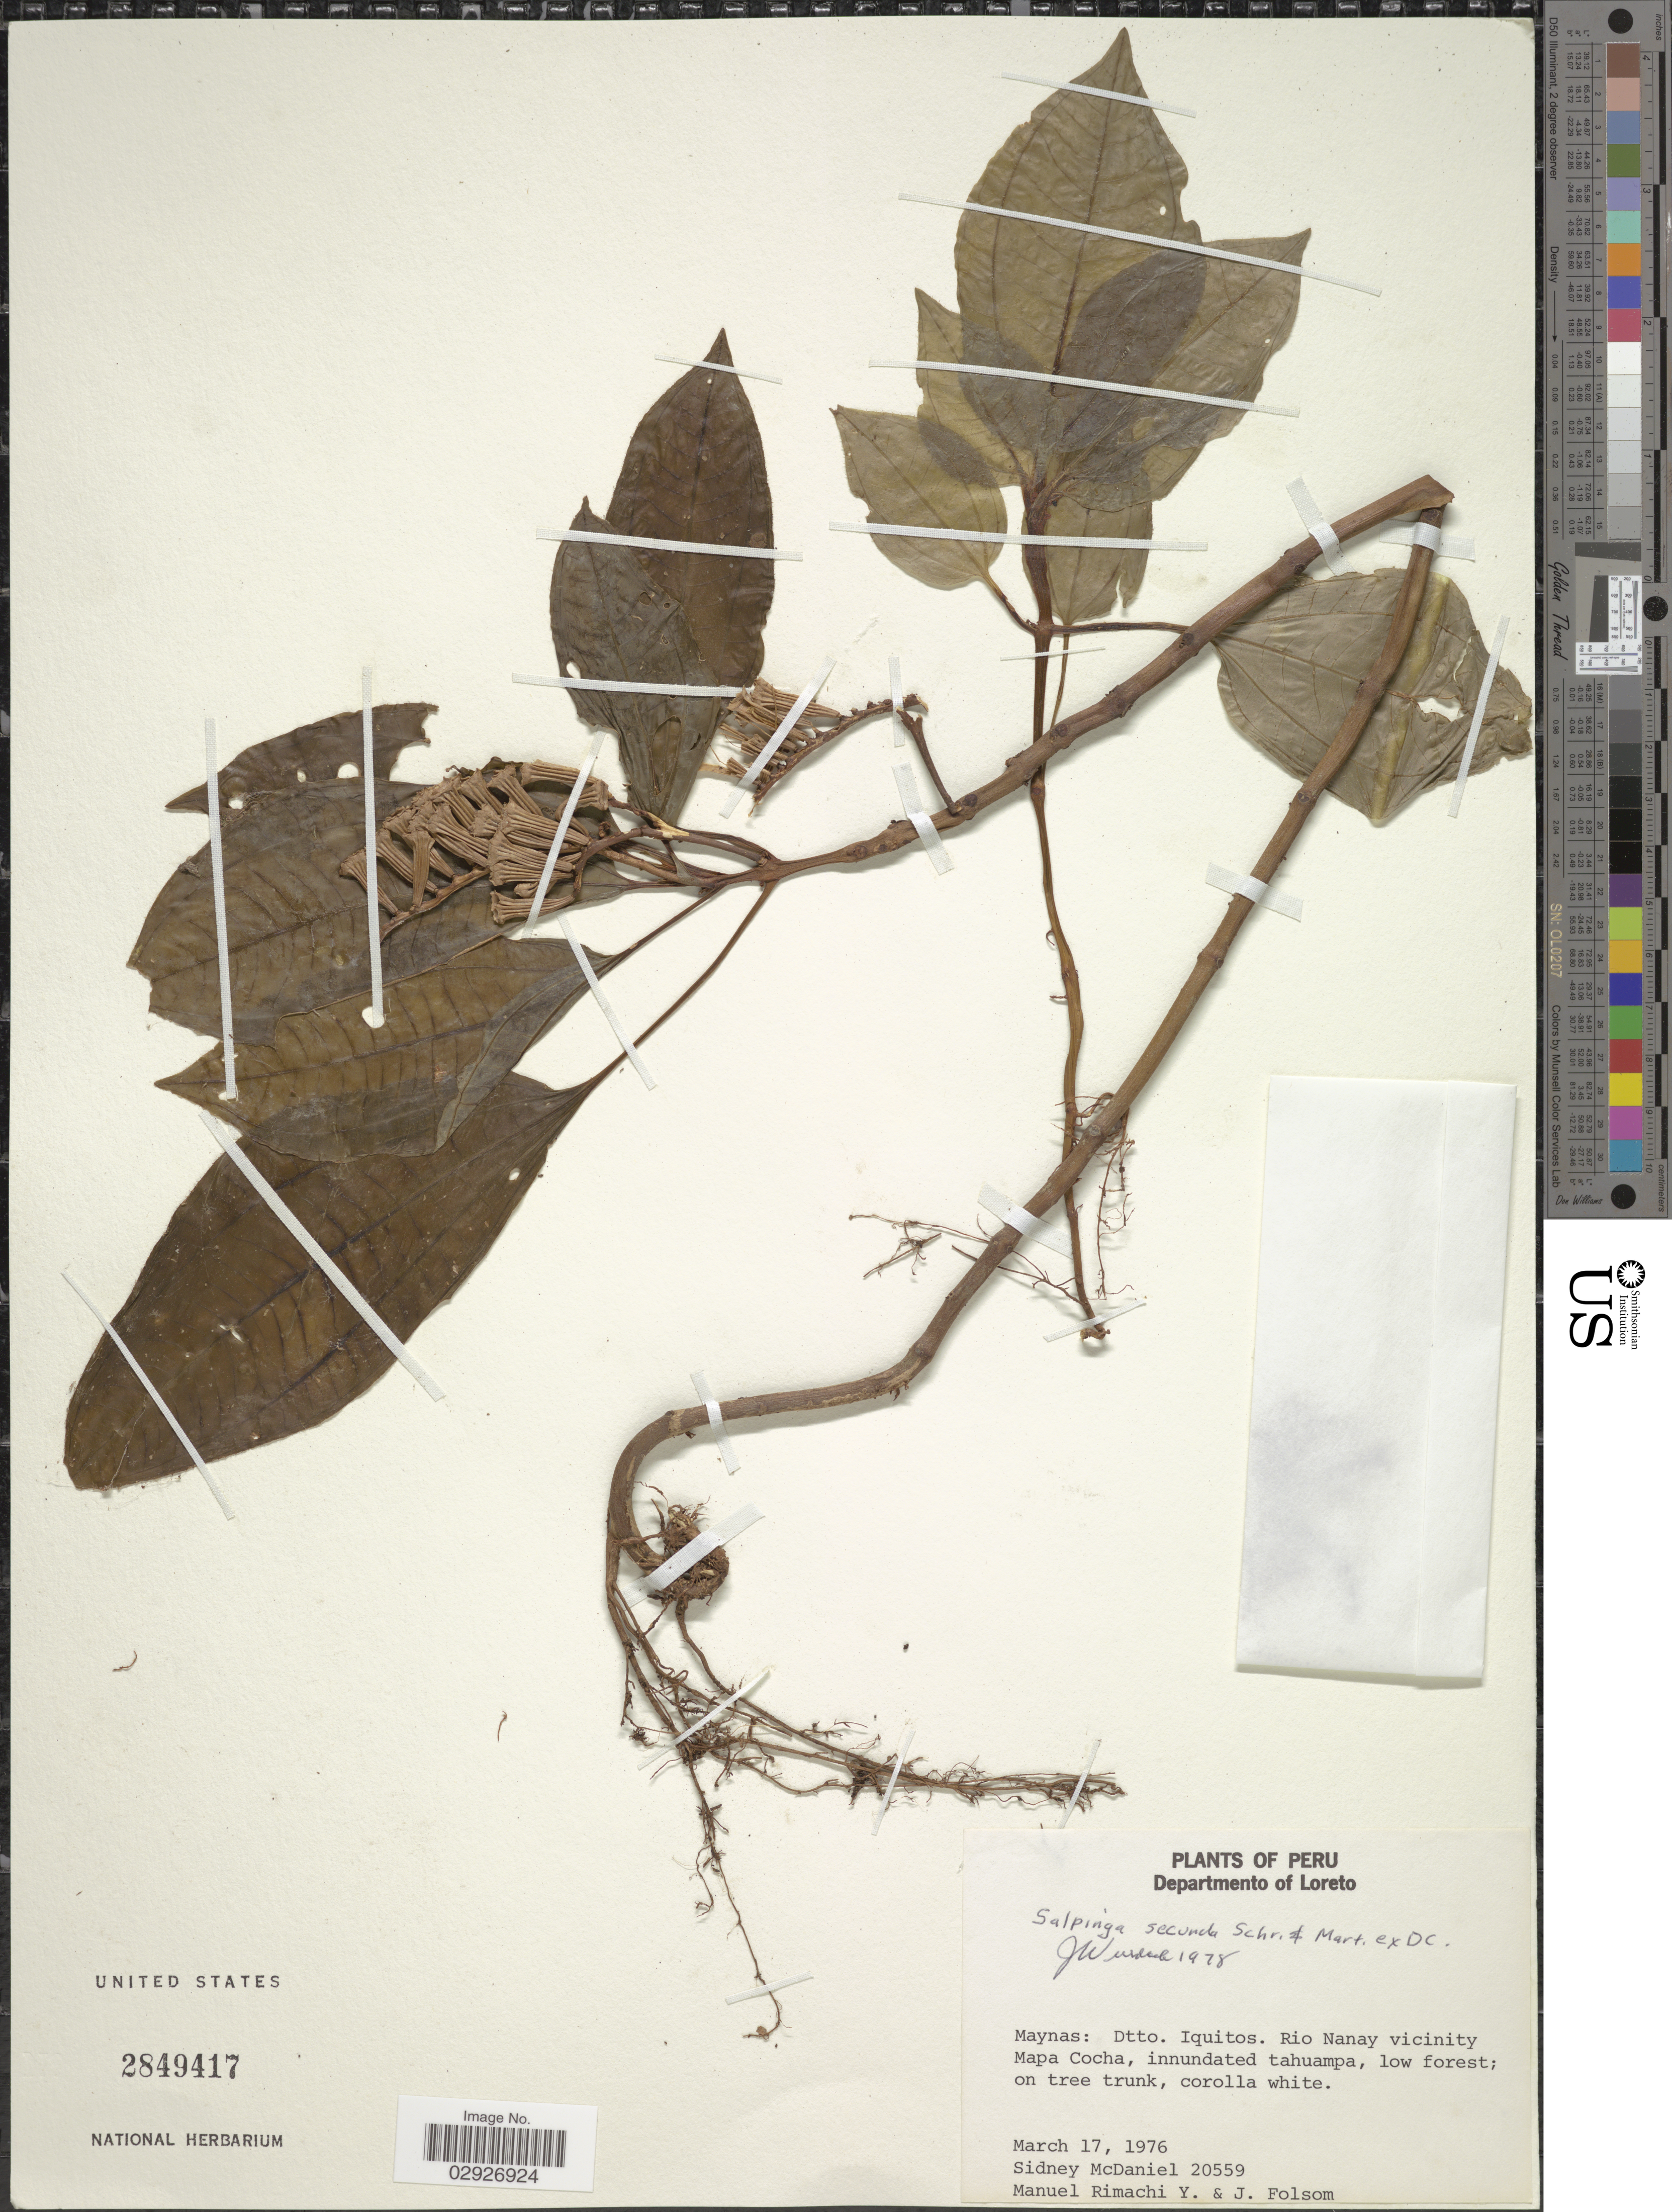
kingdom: Plantae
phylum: Tracheophyta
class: Magnoliopsida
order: Myrtales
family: Melastomataceae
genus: Salpinga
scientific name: Salpinga secunda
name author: Schrank & Mart. ex DC.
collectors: S. McDaniel, M. Rimachi Y. & J. Folsom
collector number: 20559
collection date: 1976-03-17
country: Peru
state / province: Loreto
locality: Departamento of Loreto. Maynas: Dtto. Iquitos. Rio Nanay vicinity Mapa Cocha.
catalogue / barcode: US 2849417